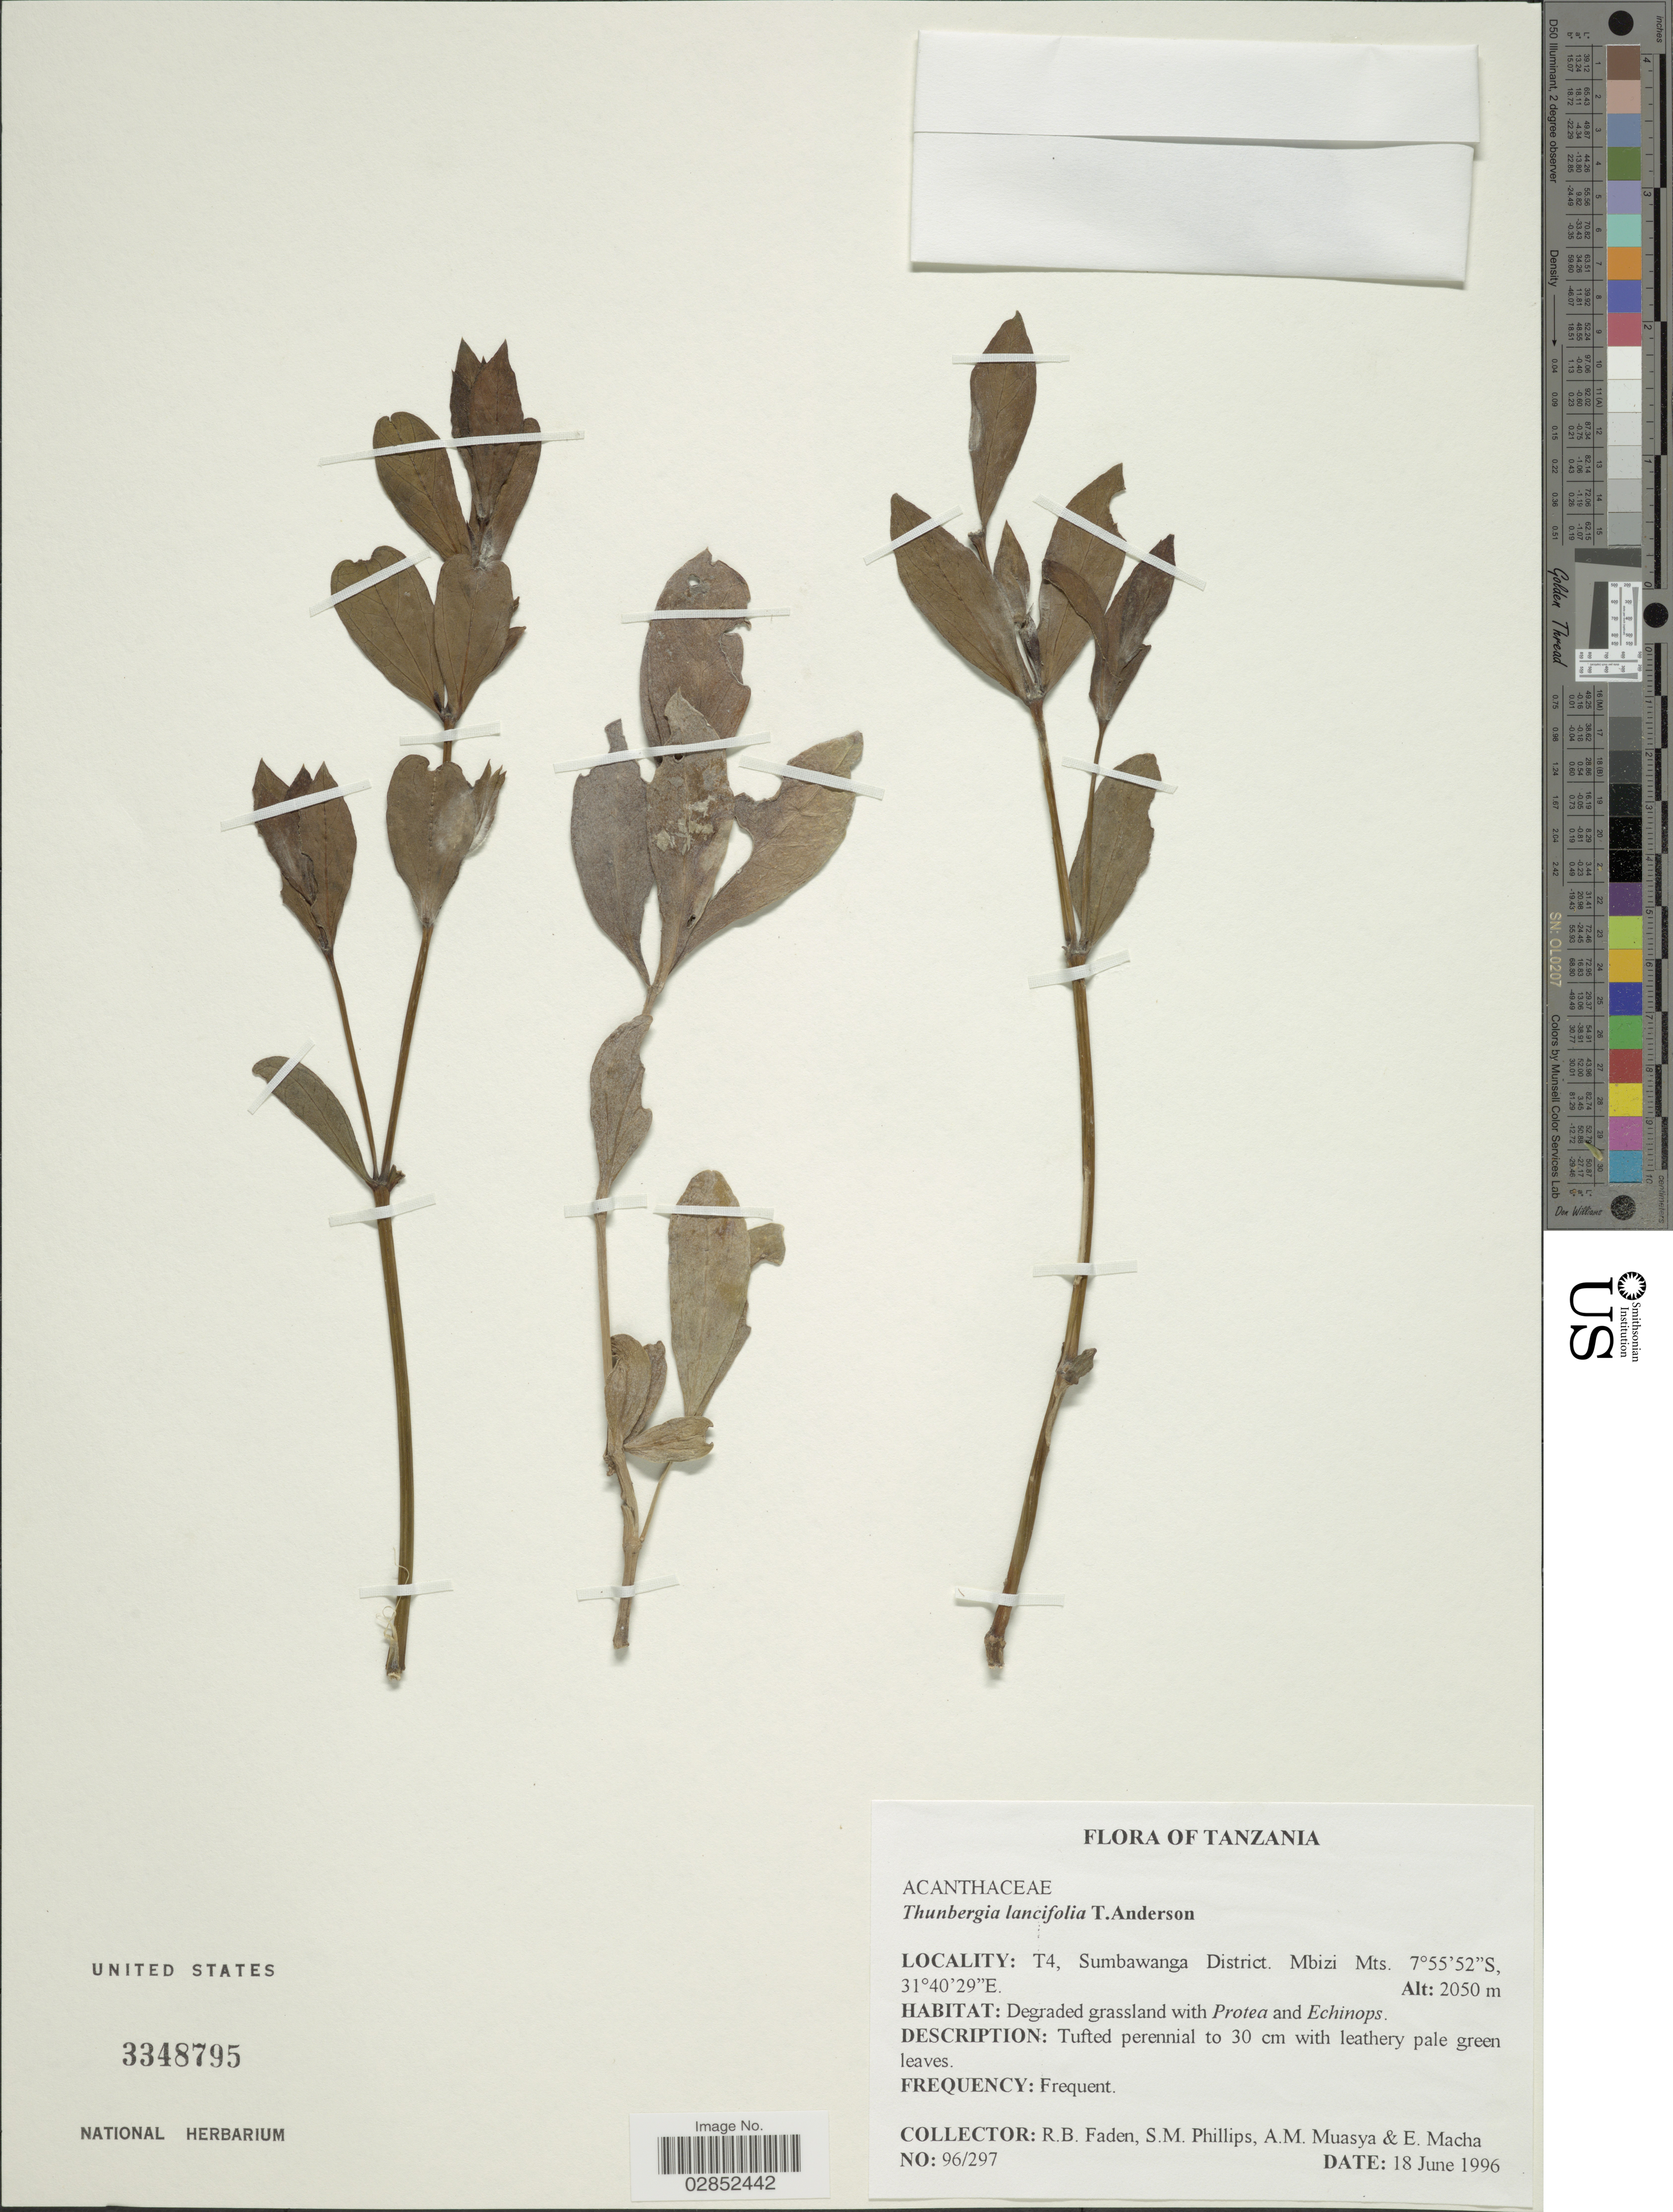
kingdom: Plantae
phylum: Tracheophyta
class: Magnoliopsida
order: Lamiales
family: Acanthaceae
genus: Thunbergia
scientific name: Thunbergia lancifolia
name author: T. Anderson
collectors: R. B. Faden, S. M. Phillips, A. Muasya & E. Macha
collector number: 96/297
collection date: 1996-06-18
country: Tanzania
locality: T4, Sumbawanga District, Mbizi Mts.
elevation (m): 2050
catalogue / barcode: US 3348795